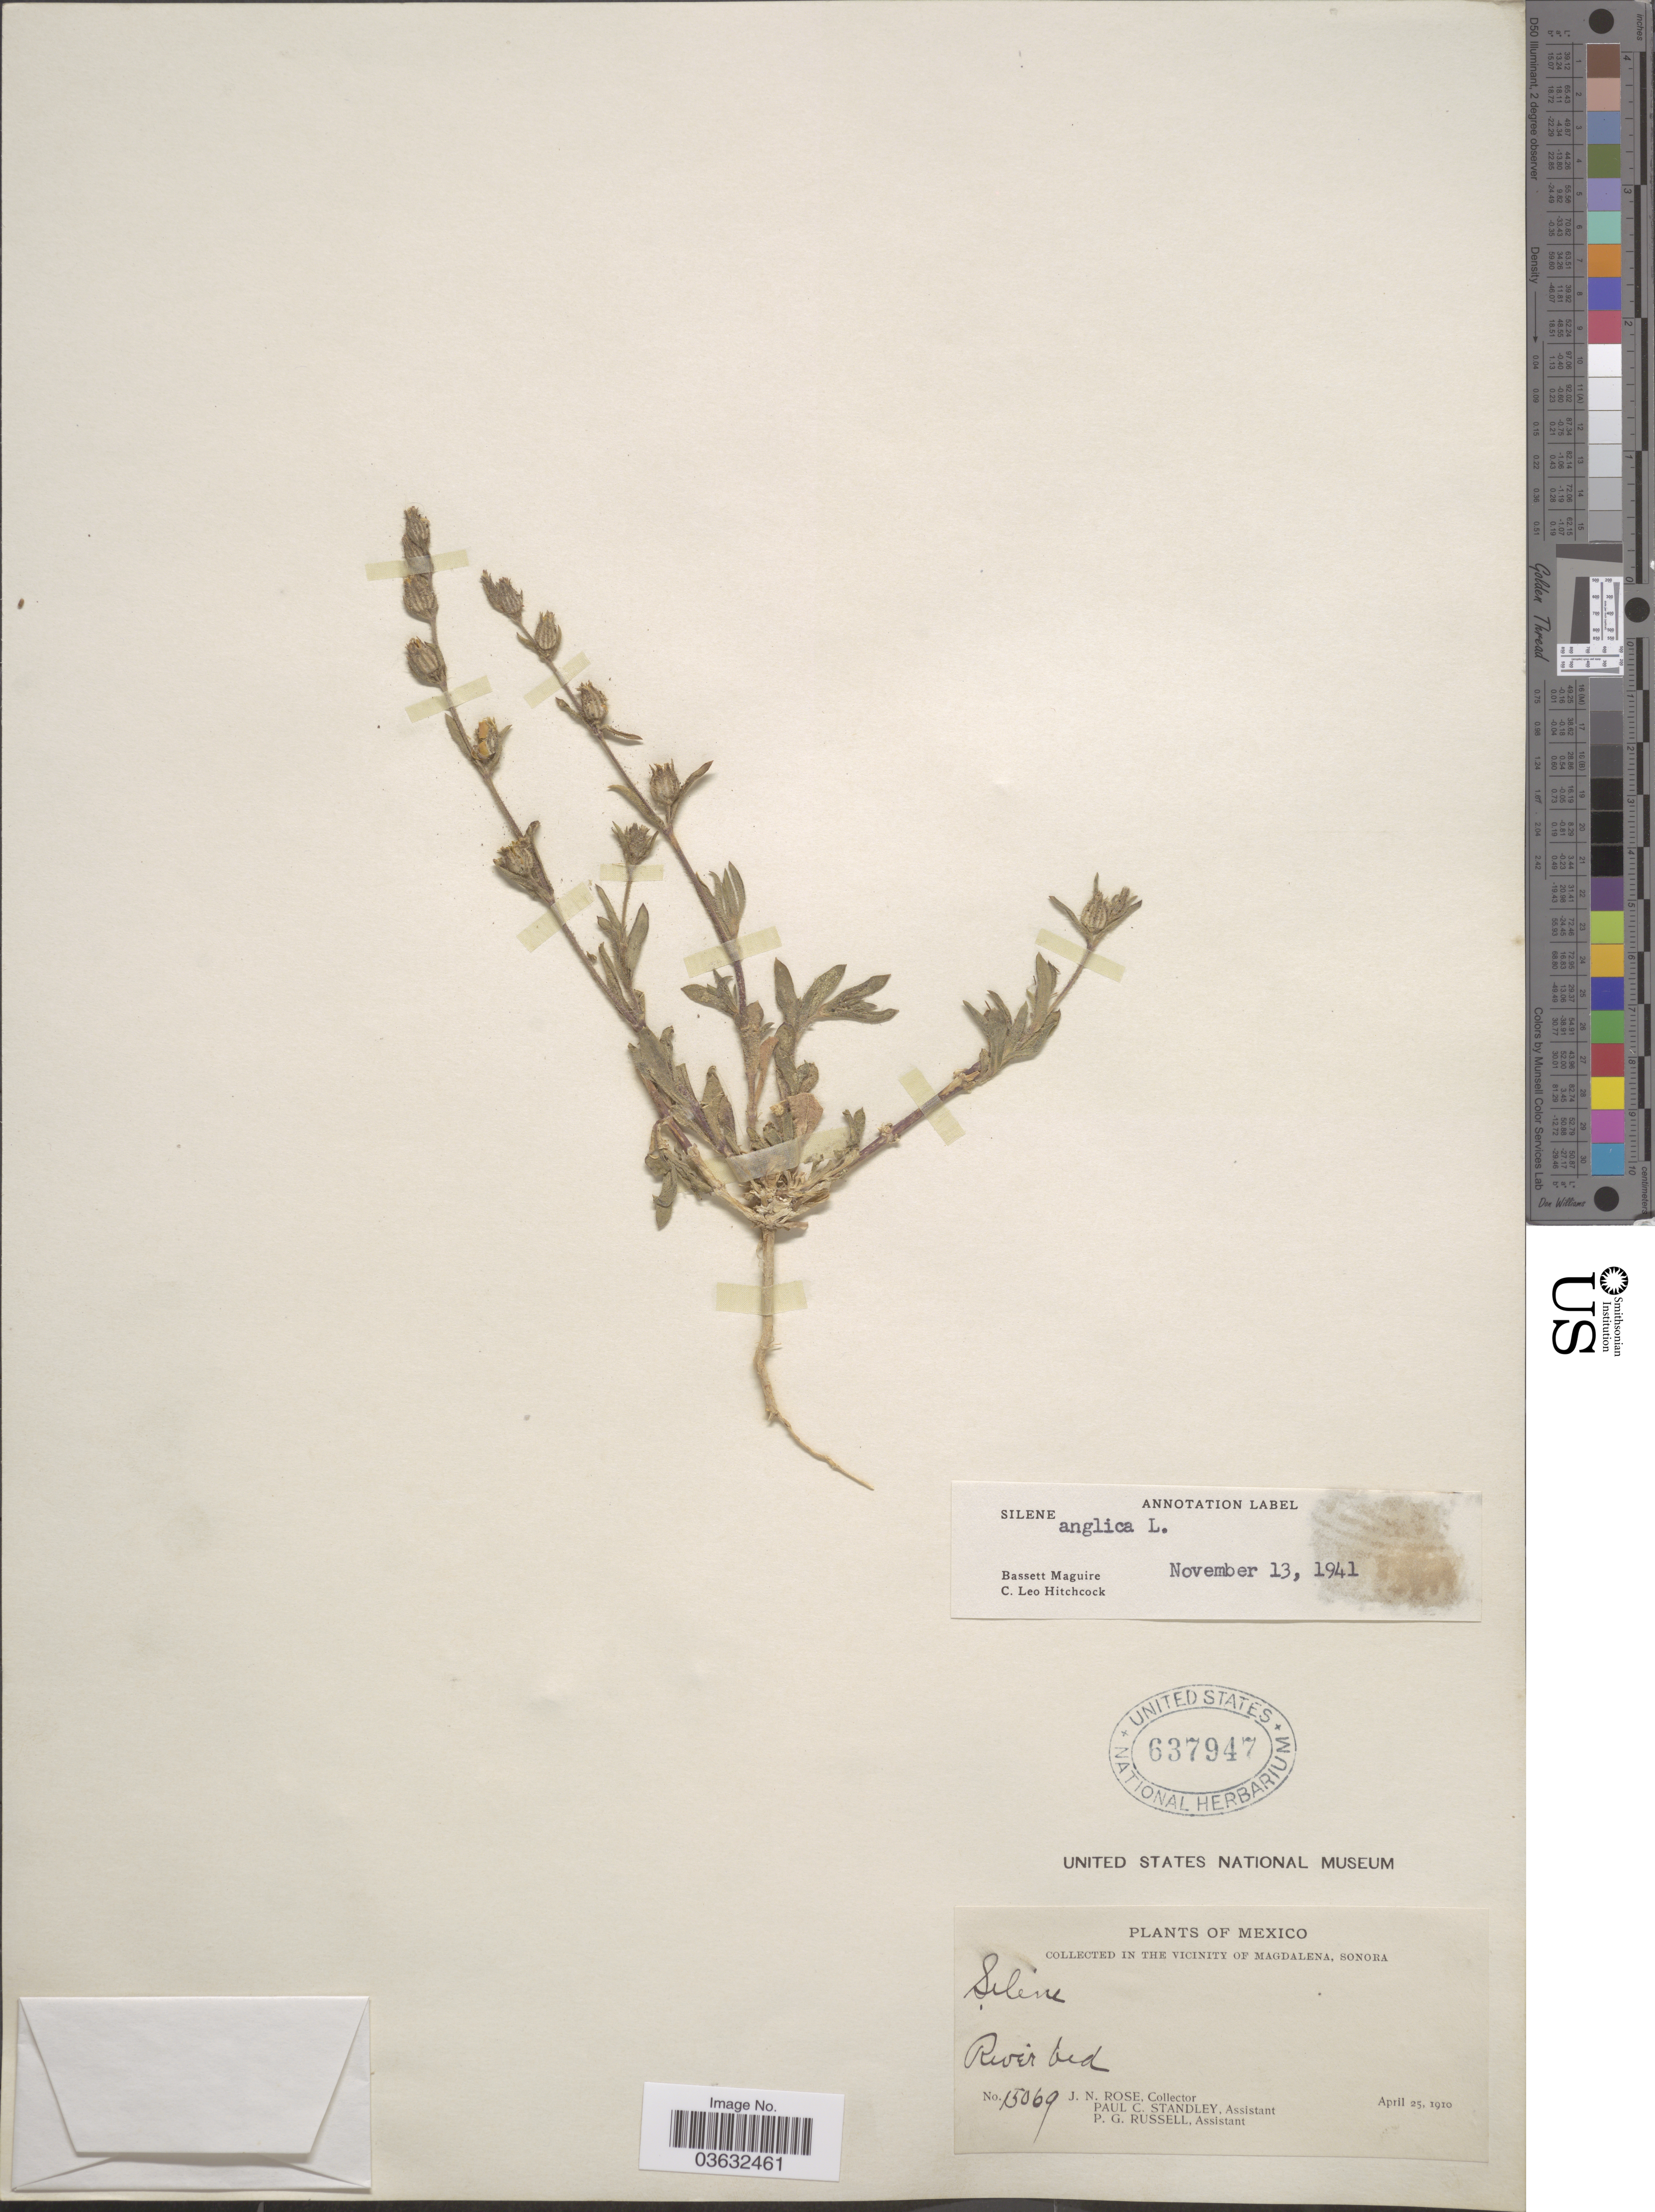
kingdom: Plantae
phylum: Tracheophyta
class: Magnoliopsida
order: Caryophyllales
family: Caryophyllaceae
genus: Silene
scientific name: Silene anglica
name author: L.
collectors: J. N. Rose, P. C. Standley & P. G. Russell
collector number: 15069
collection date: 1910-04-25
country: Mexico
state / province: Sonora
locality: In the vicinity of Magdalena. River bed.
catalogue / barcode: US 637947